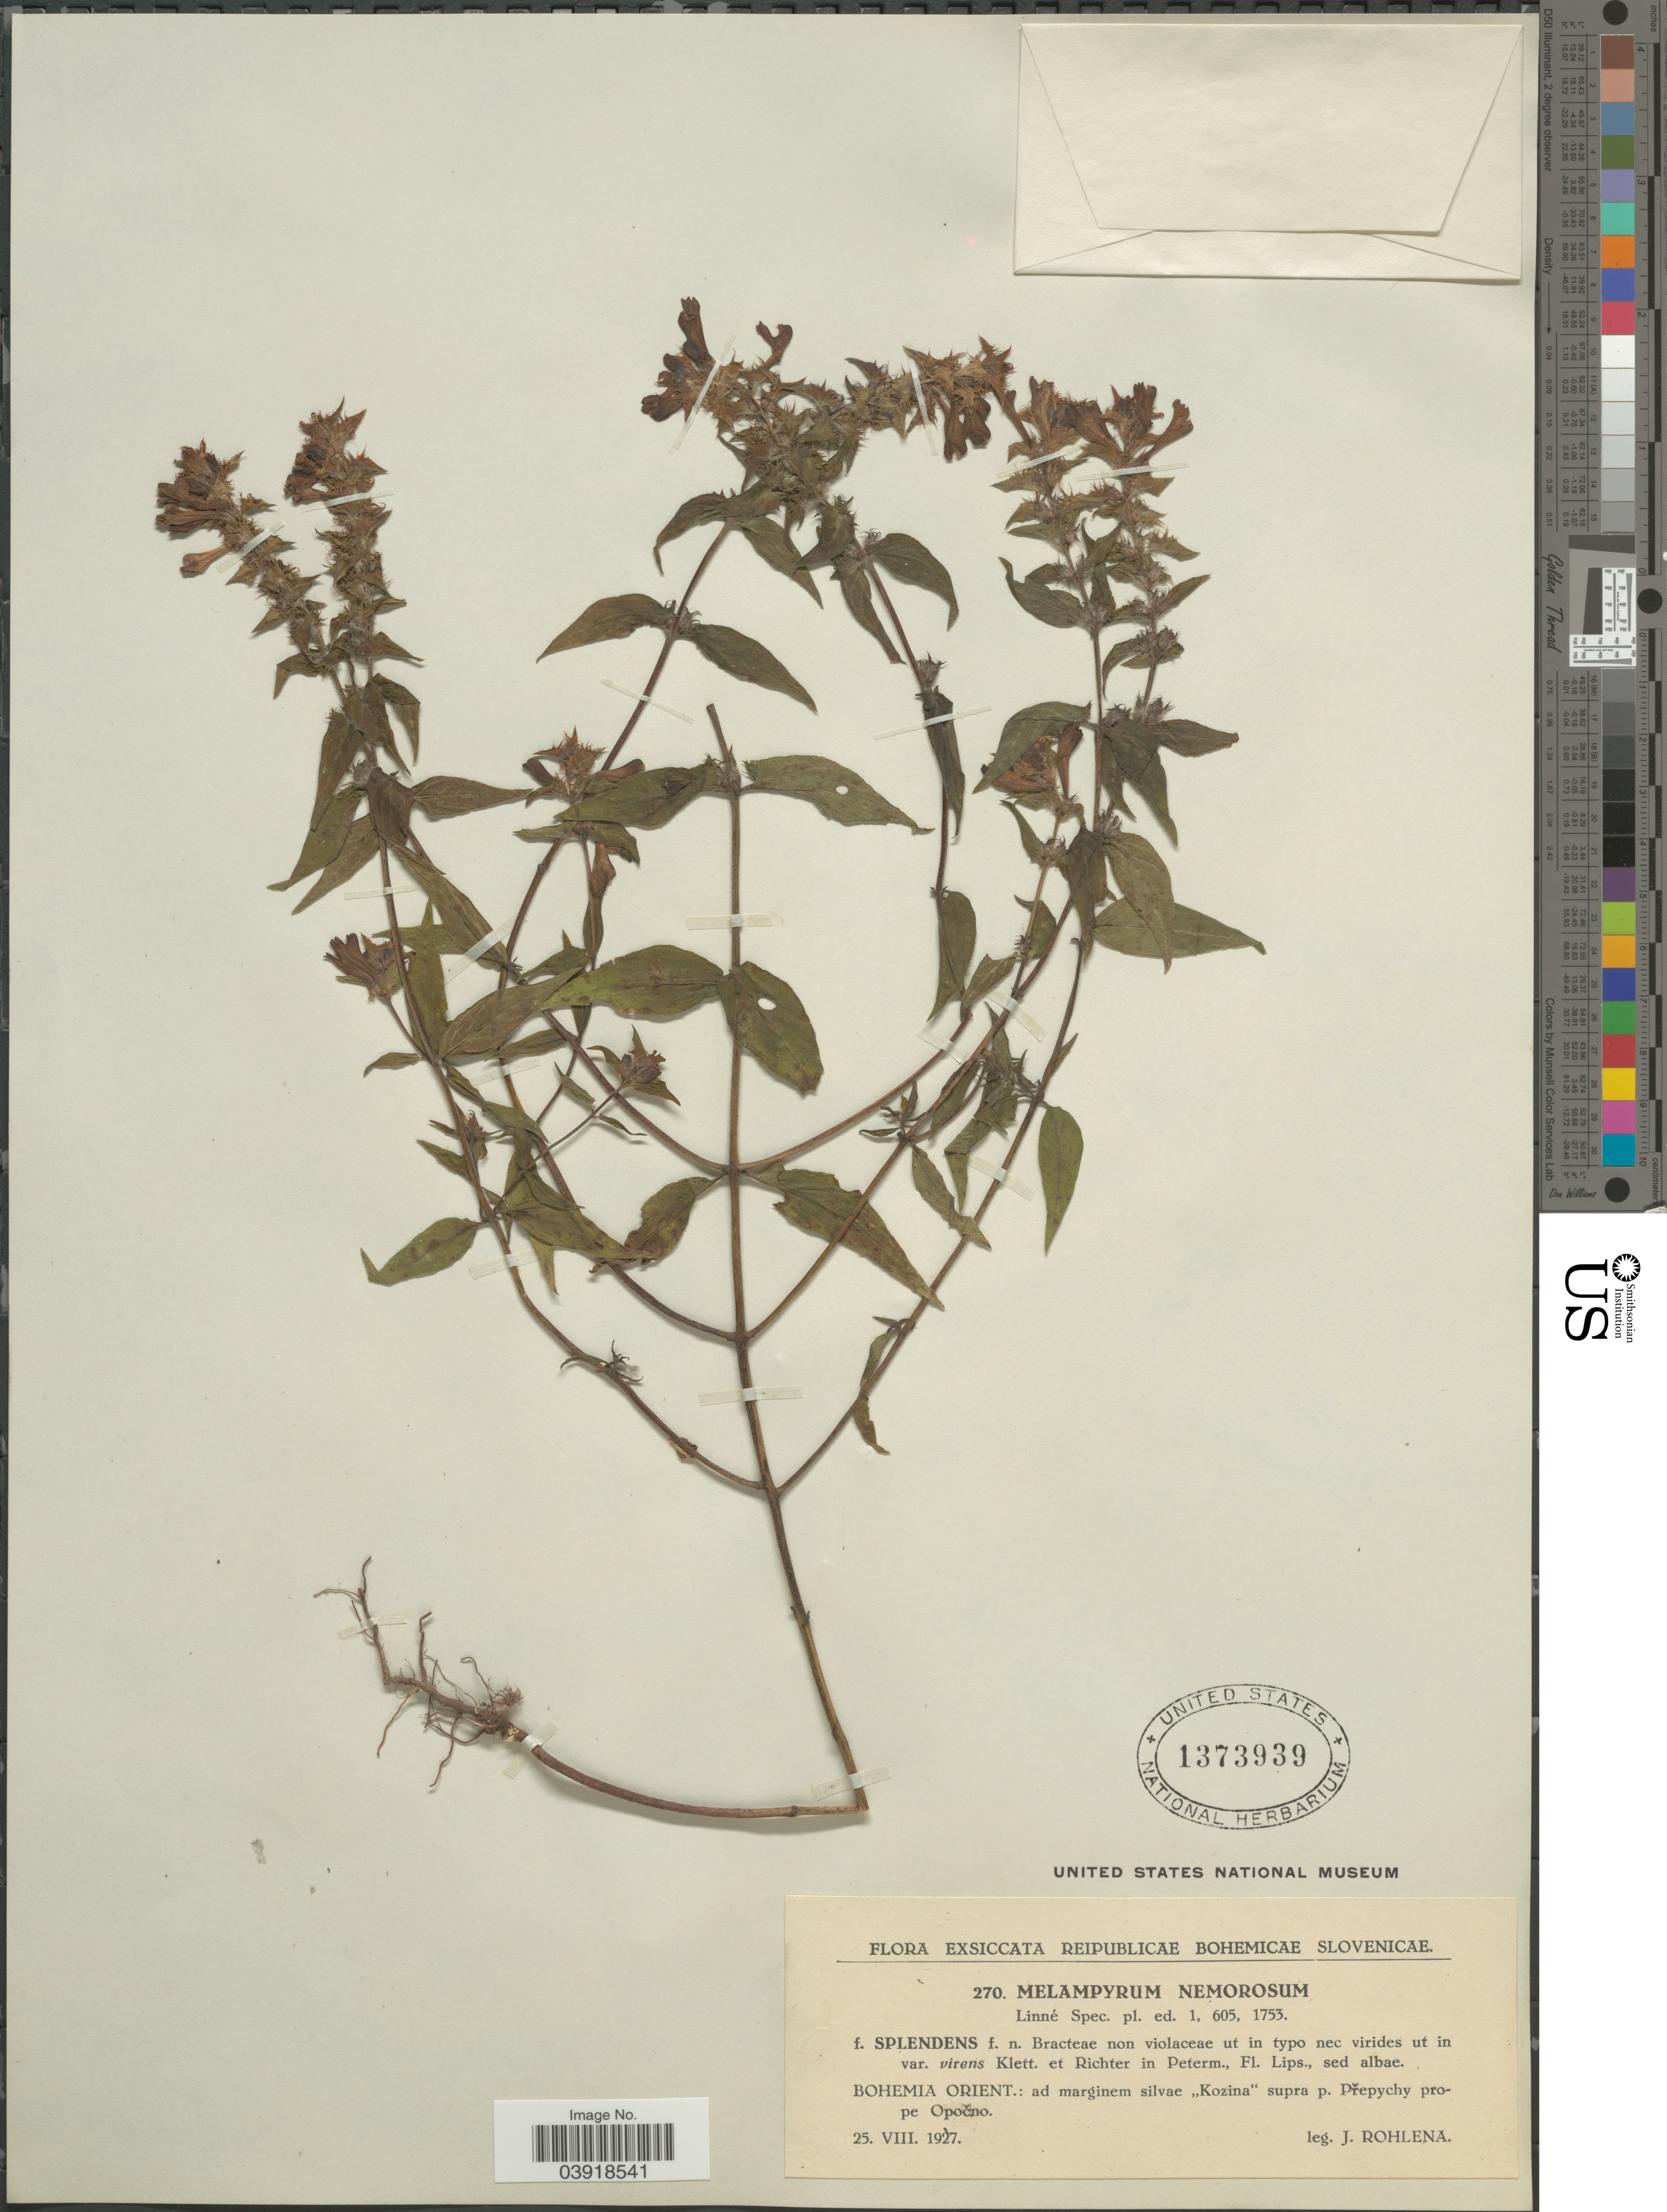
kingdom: Plantae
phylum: Tracheophyta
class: Magnoliopsida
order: Lamiales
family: Orobanchaceae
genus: Melampyrum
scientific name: Melampyrum nemorosum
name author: Baumg.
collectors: J. Rohlena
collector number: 270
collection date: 1927-08-25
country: Czechia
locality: Reipublicae Bohemicae Slovenicae. Bohemia Orient.: ad marginem silvae "Kozina" supra p. Přepychy prope Opočno.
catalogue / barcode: US 1373939